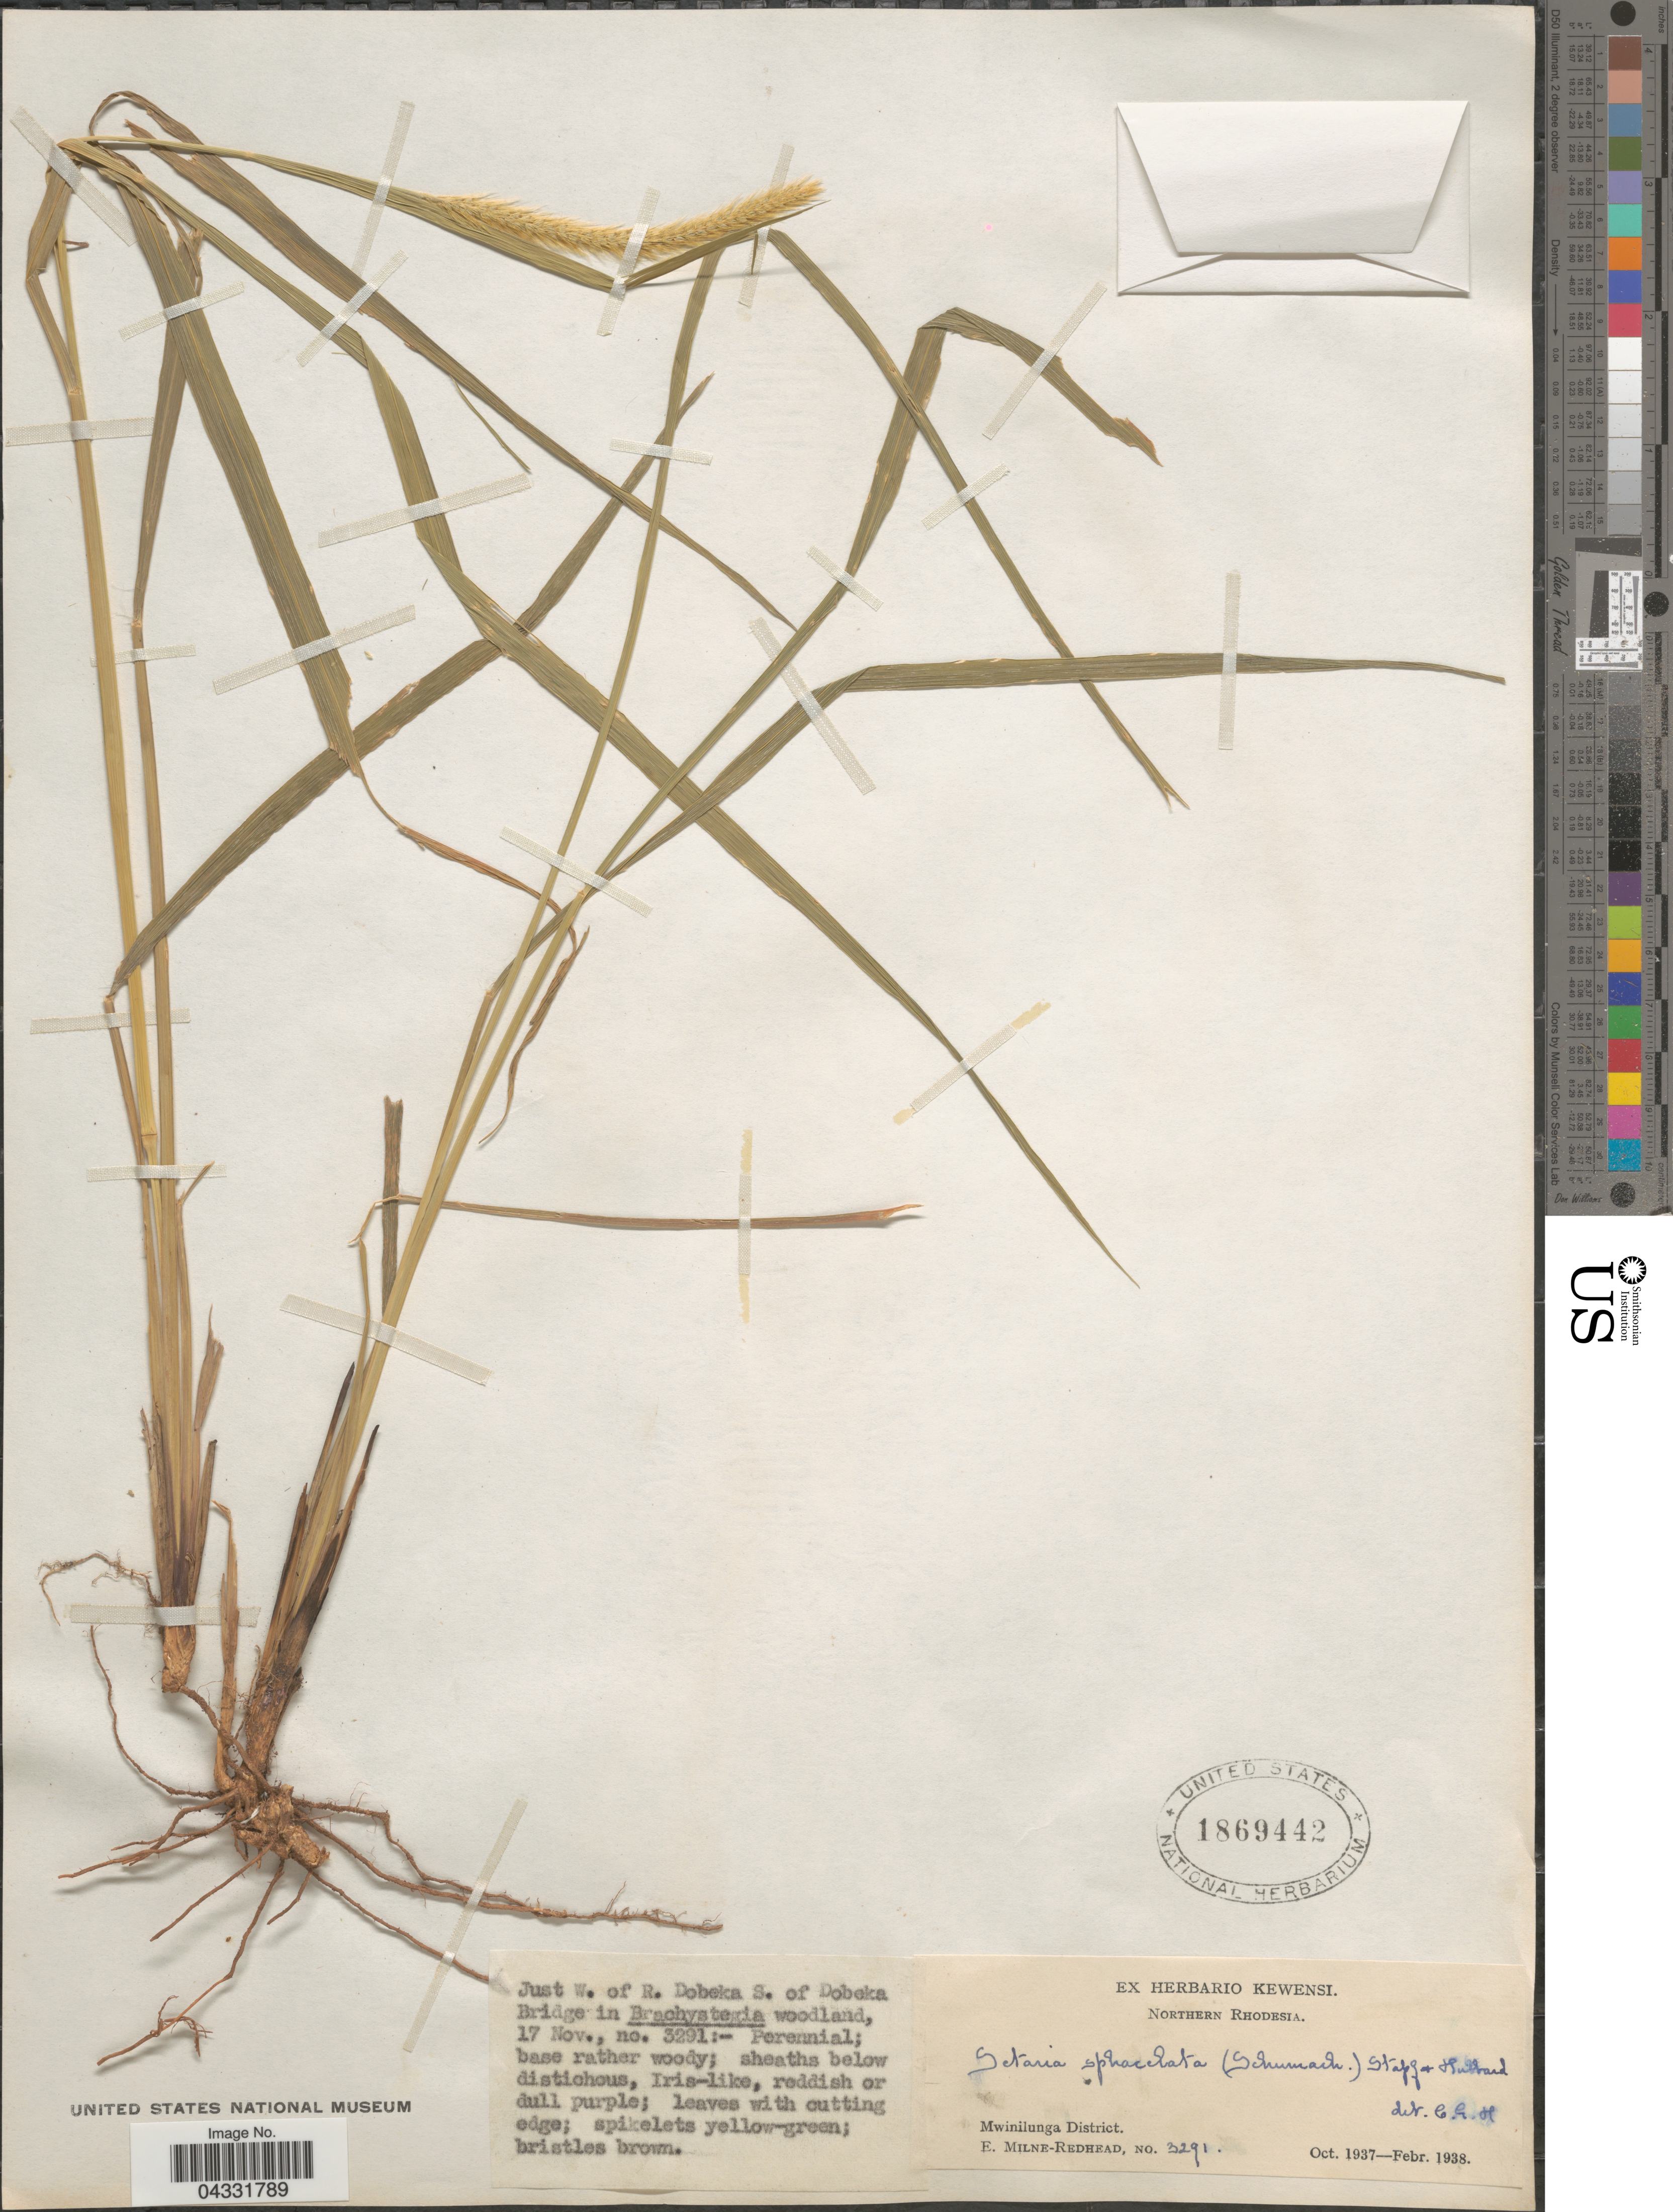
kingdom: Plantae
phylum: Tracheophyta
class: Liliopsida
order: Poales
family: Poaceae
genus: Setaria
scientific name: Setaria sphacelata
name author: (Schumach.) Stapf & Hubb. ex Moss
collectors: E. W. Milne-Redhead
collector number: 3291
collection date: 1937-11-17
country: Zambia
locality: Just W. of R. Dobeka S. of Dobeka Bridge. Mwinilunga District.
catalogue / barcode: US 1869442